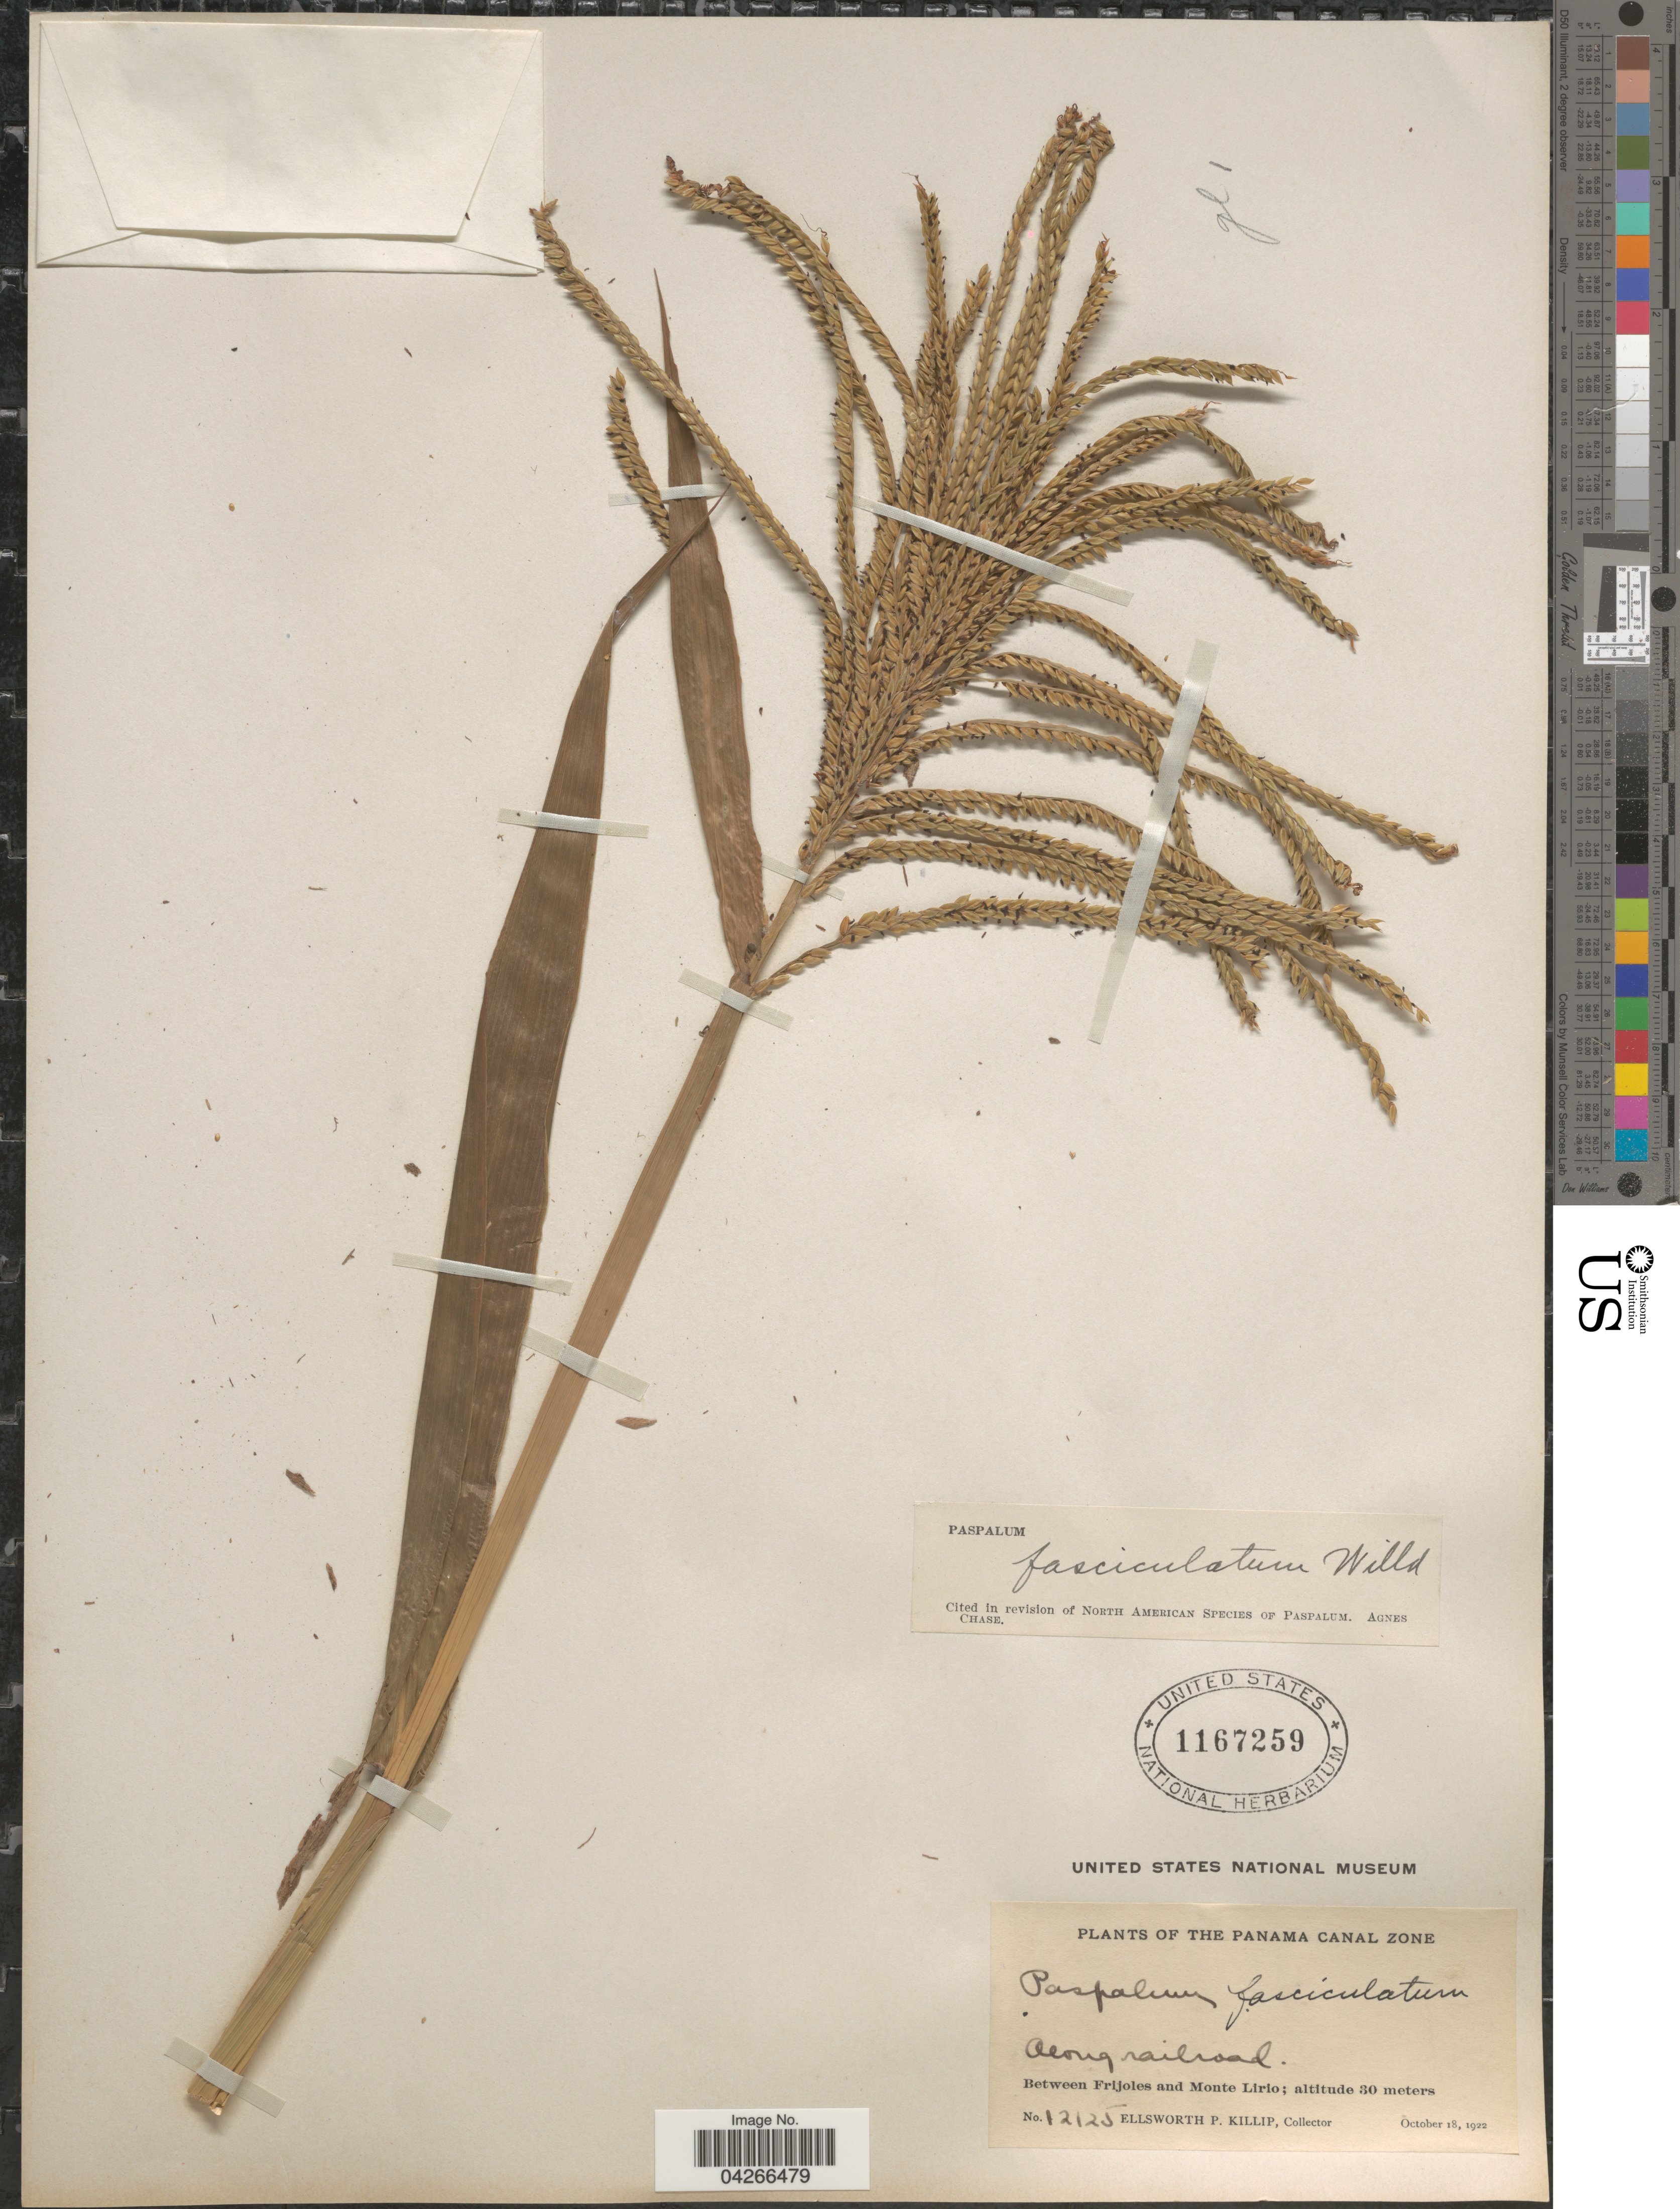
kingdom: Plantae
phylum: Tracheophyta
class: Liliopsida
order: Poales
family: Poaceae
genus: Paspalum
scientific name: Paspalum fasciculatum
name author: Willd. ex Flüggé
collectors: E. P. Killip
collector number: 12125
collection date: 1922-10-18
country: Panama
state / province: Colón / Panamá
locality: Panama Canal Zone. Along railroad. Between Frijoles and Monte Lirio.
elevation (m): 30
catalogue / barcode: US 1167259